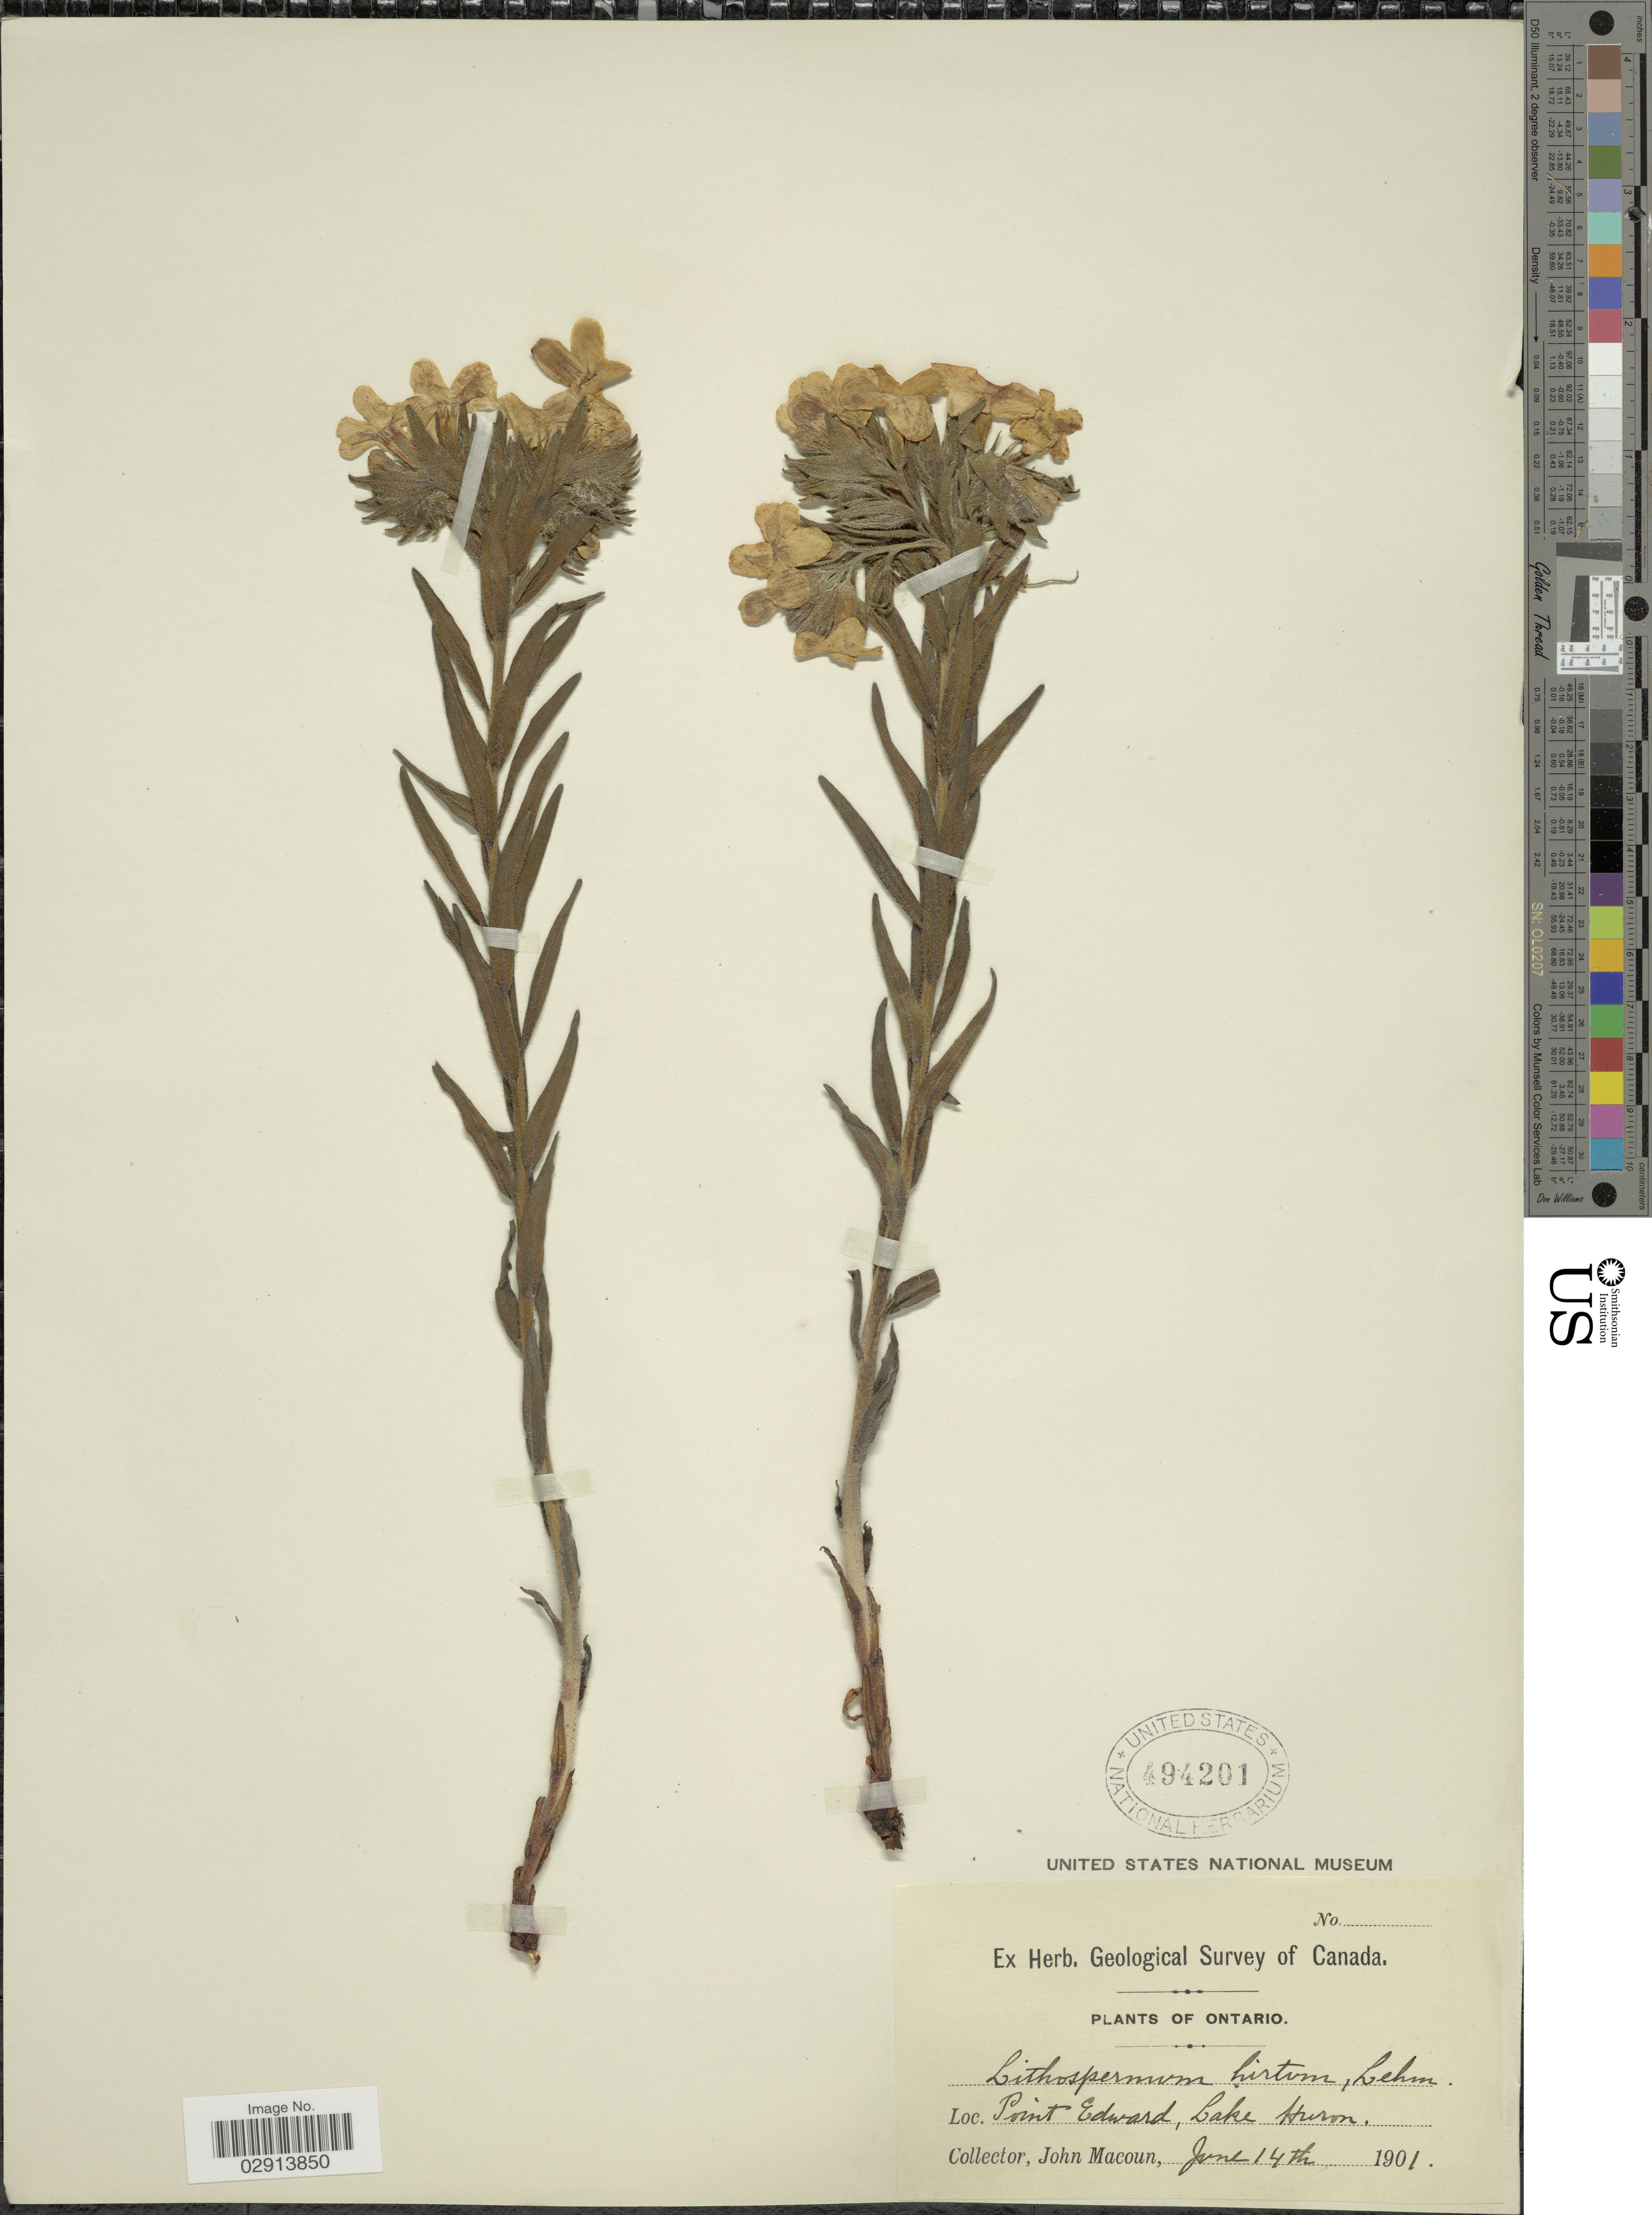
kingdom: Plantae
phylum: Tracheophyta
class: Magnoliopsida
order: Boraginales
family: Boraginaceae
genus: Lithospermum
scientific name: Lithospermum caroliniense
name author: (J.F. Gmel.) MacMill.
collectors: J. Macoun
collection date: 1901-06-14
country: Canada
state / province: Ontario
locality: Point Edward, Lake Huron.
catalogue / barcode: US 494201